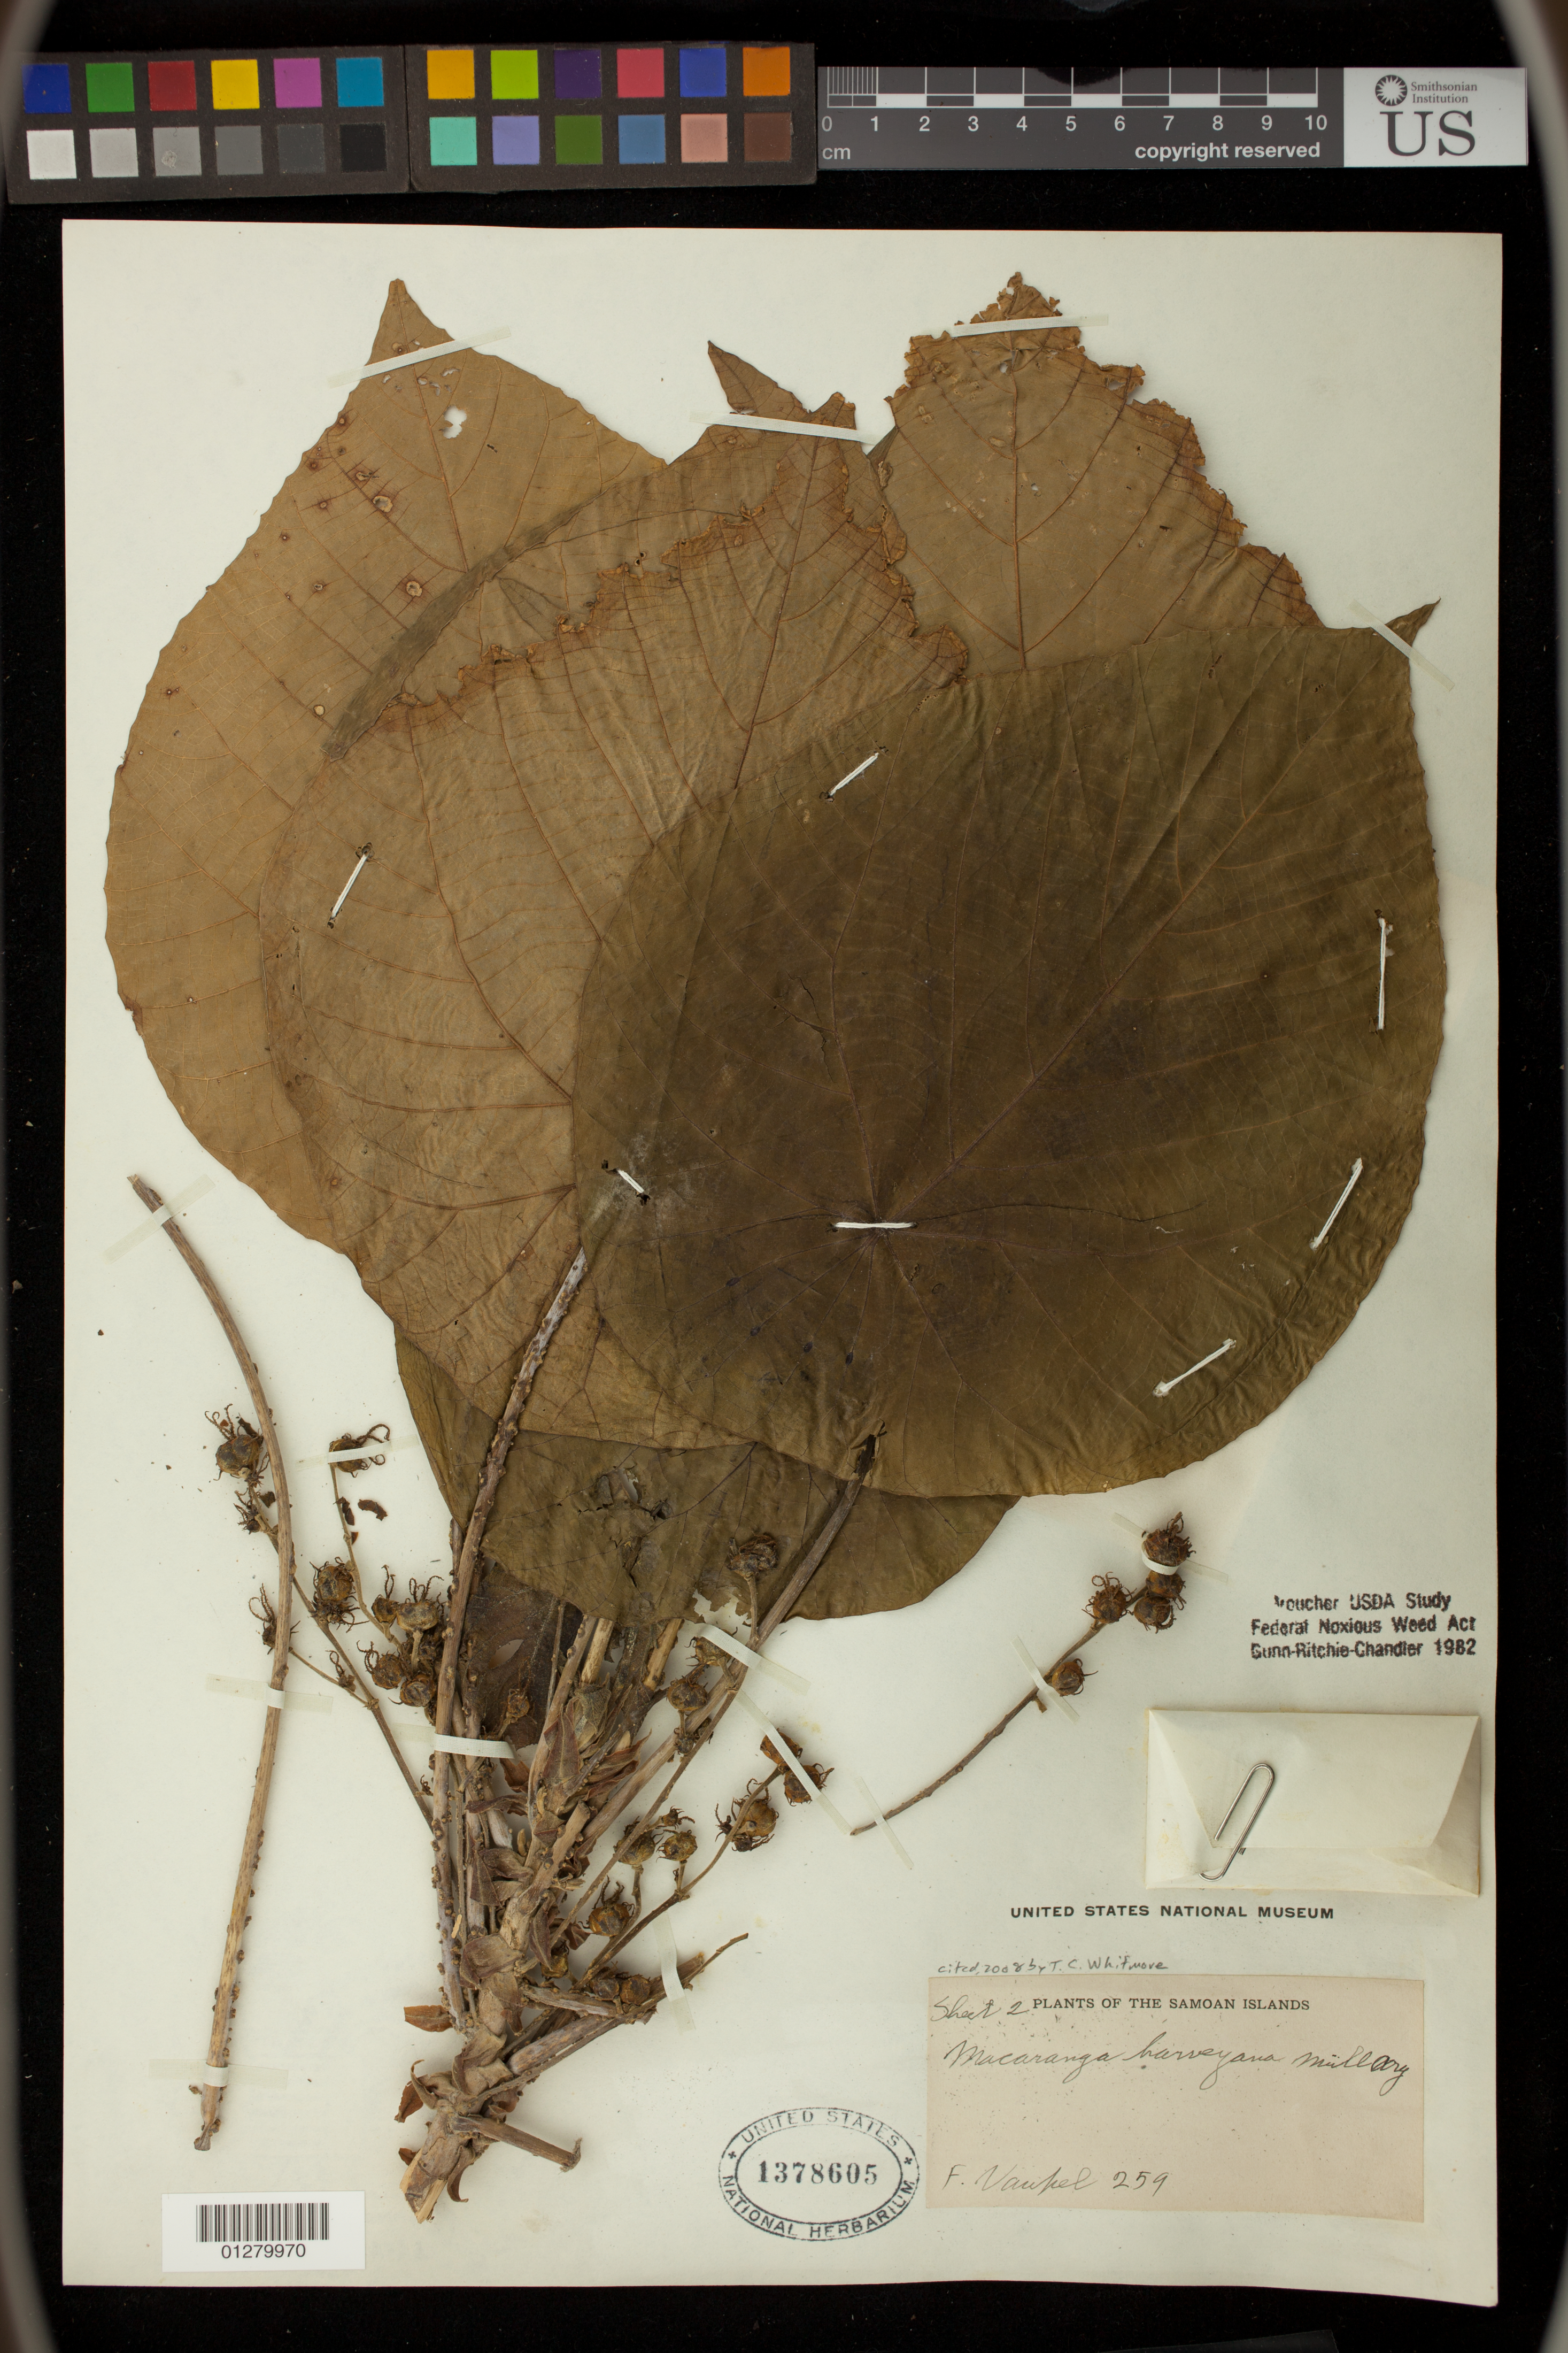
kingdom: Plantae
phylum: Tracheophyta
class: Magnoliopsida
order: Malpighiales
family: Euphorbiaceae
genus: Macaranga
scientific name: Macaranga harveyana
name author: Müll. Arg.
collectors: F. Vaupel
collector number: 259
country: Samoa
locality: Plantae samoenses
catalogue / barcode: US 1378605